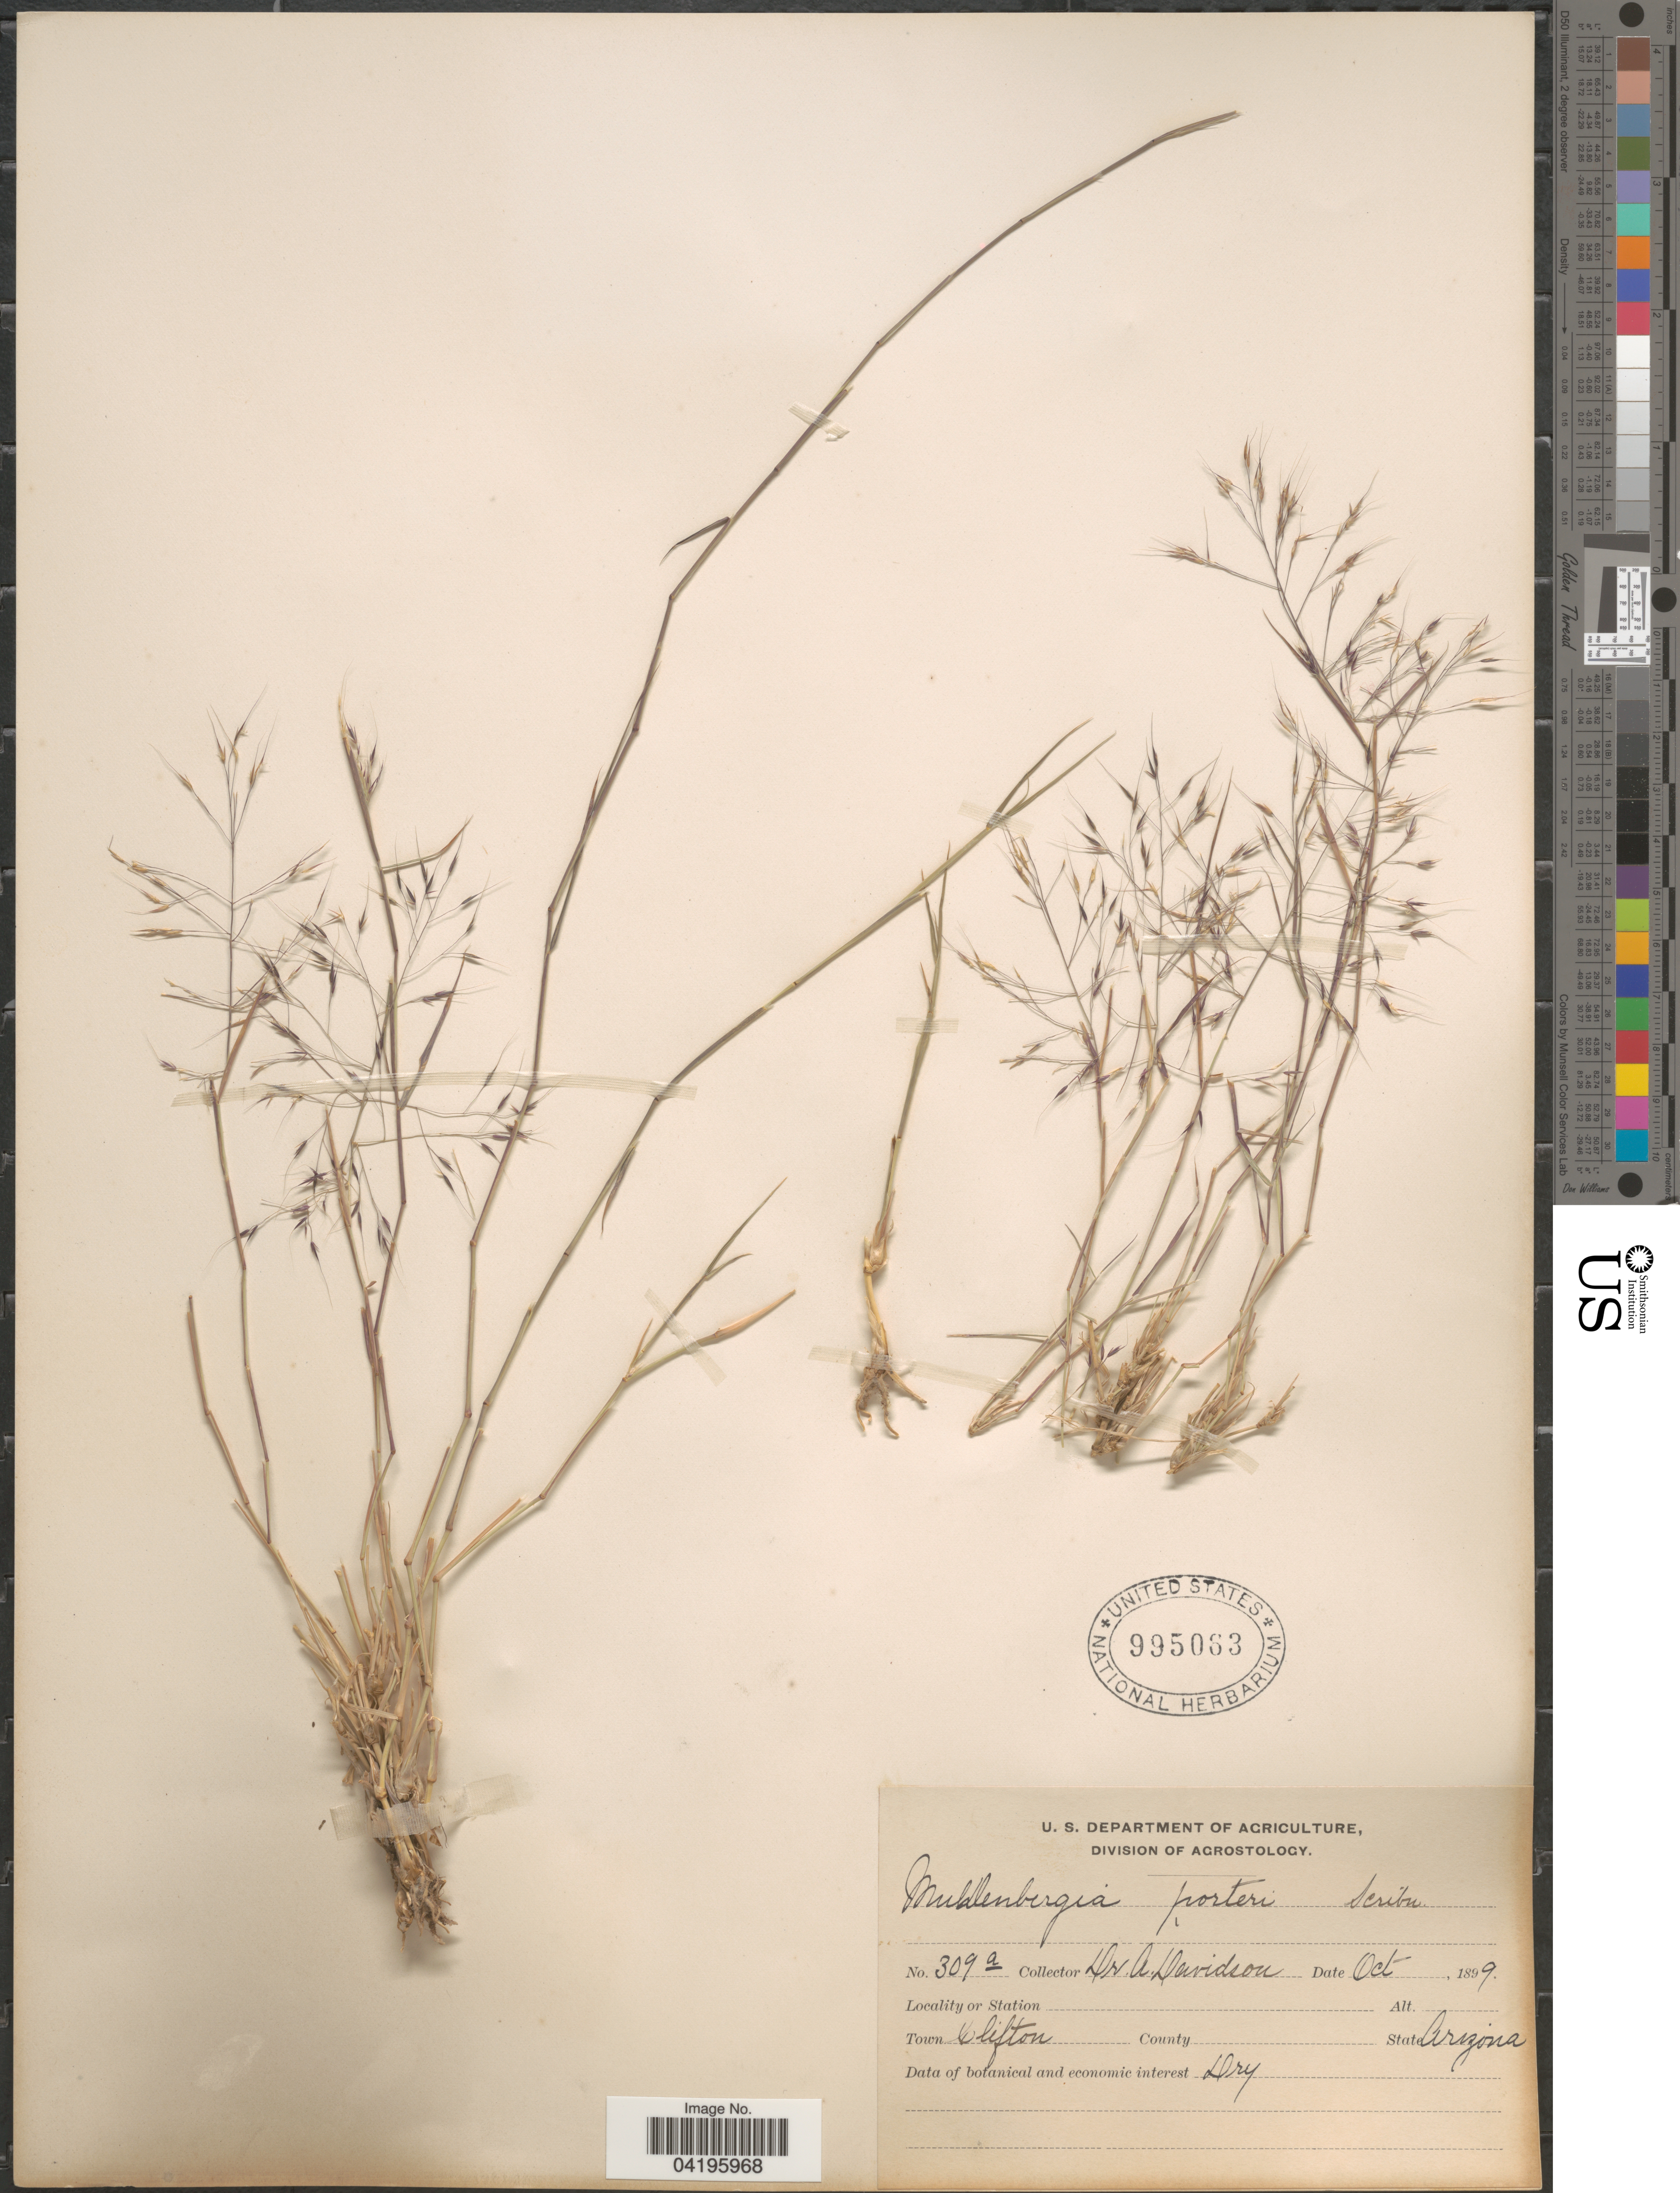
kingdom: Plantae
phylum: Tracheophyta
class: Liliopsida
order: Poales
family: Poaceae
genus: Muhlenbergia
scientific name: Muhlenbergia porteri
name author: Scribn. in W.J. Beal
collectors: A. Davidson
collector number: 309a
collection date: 1899-10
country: United States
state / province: Arizona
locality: Town Clifton.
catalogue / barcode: US 995063